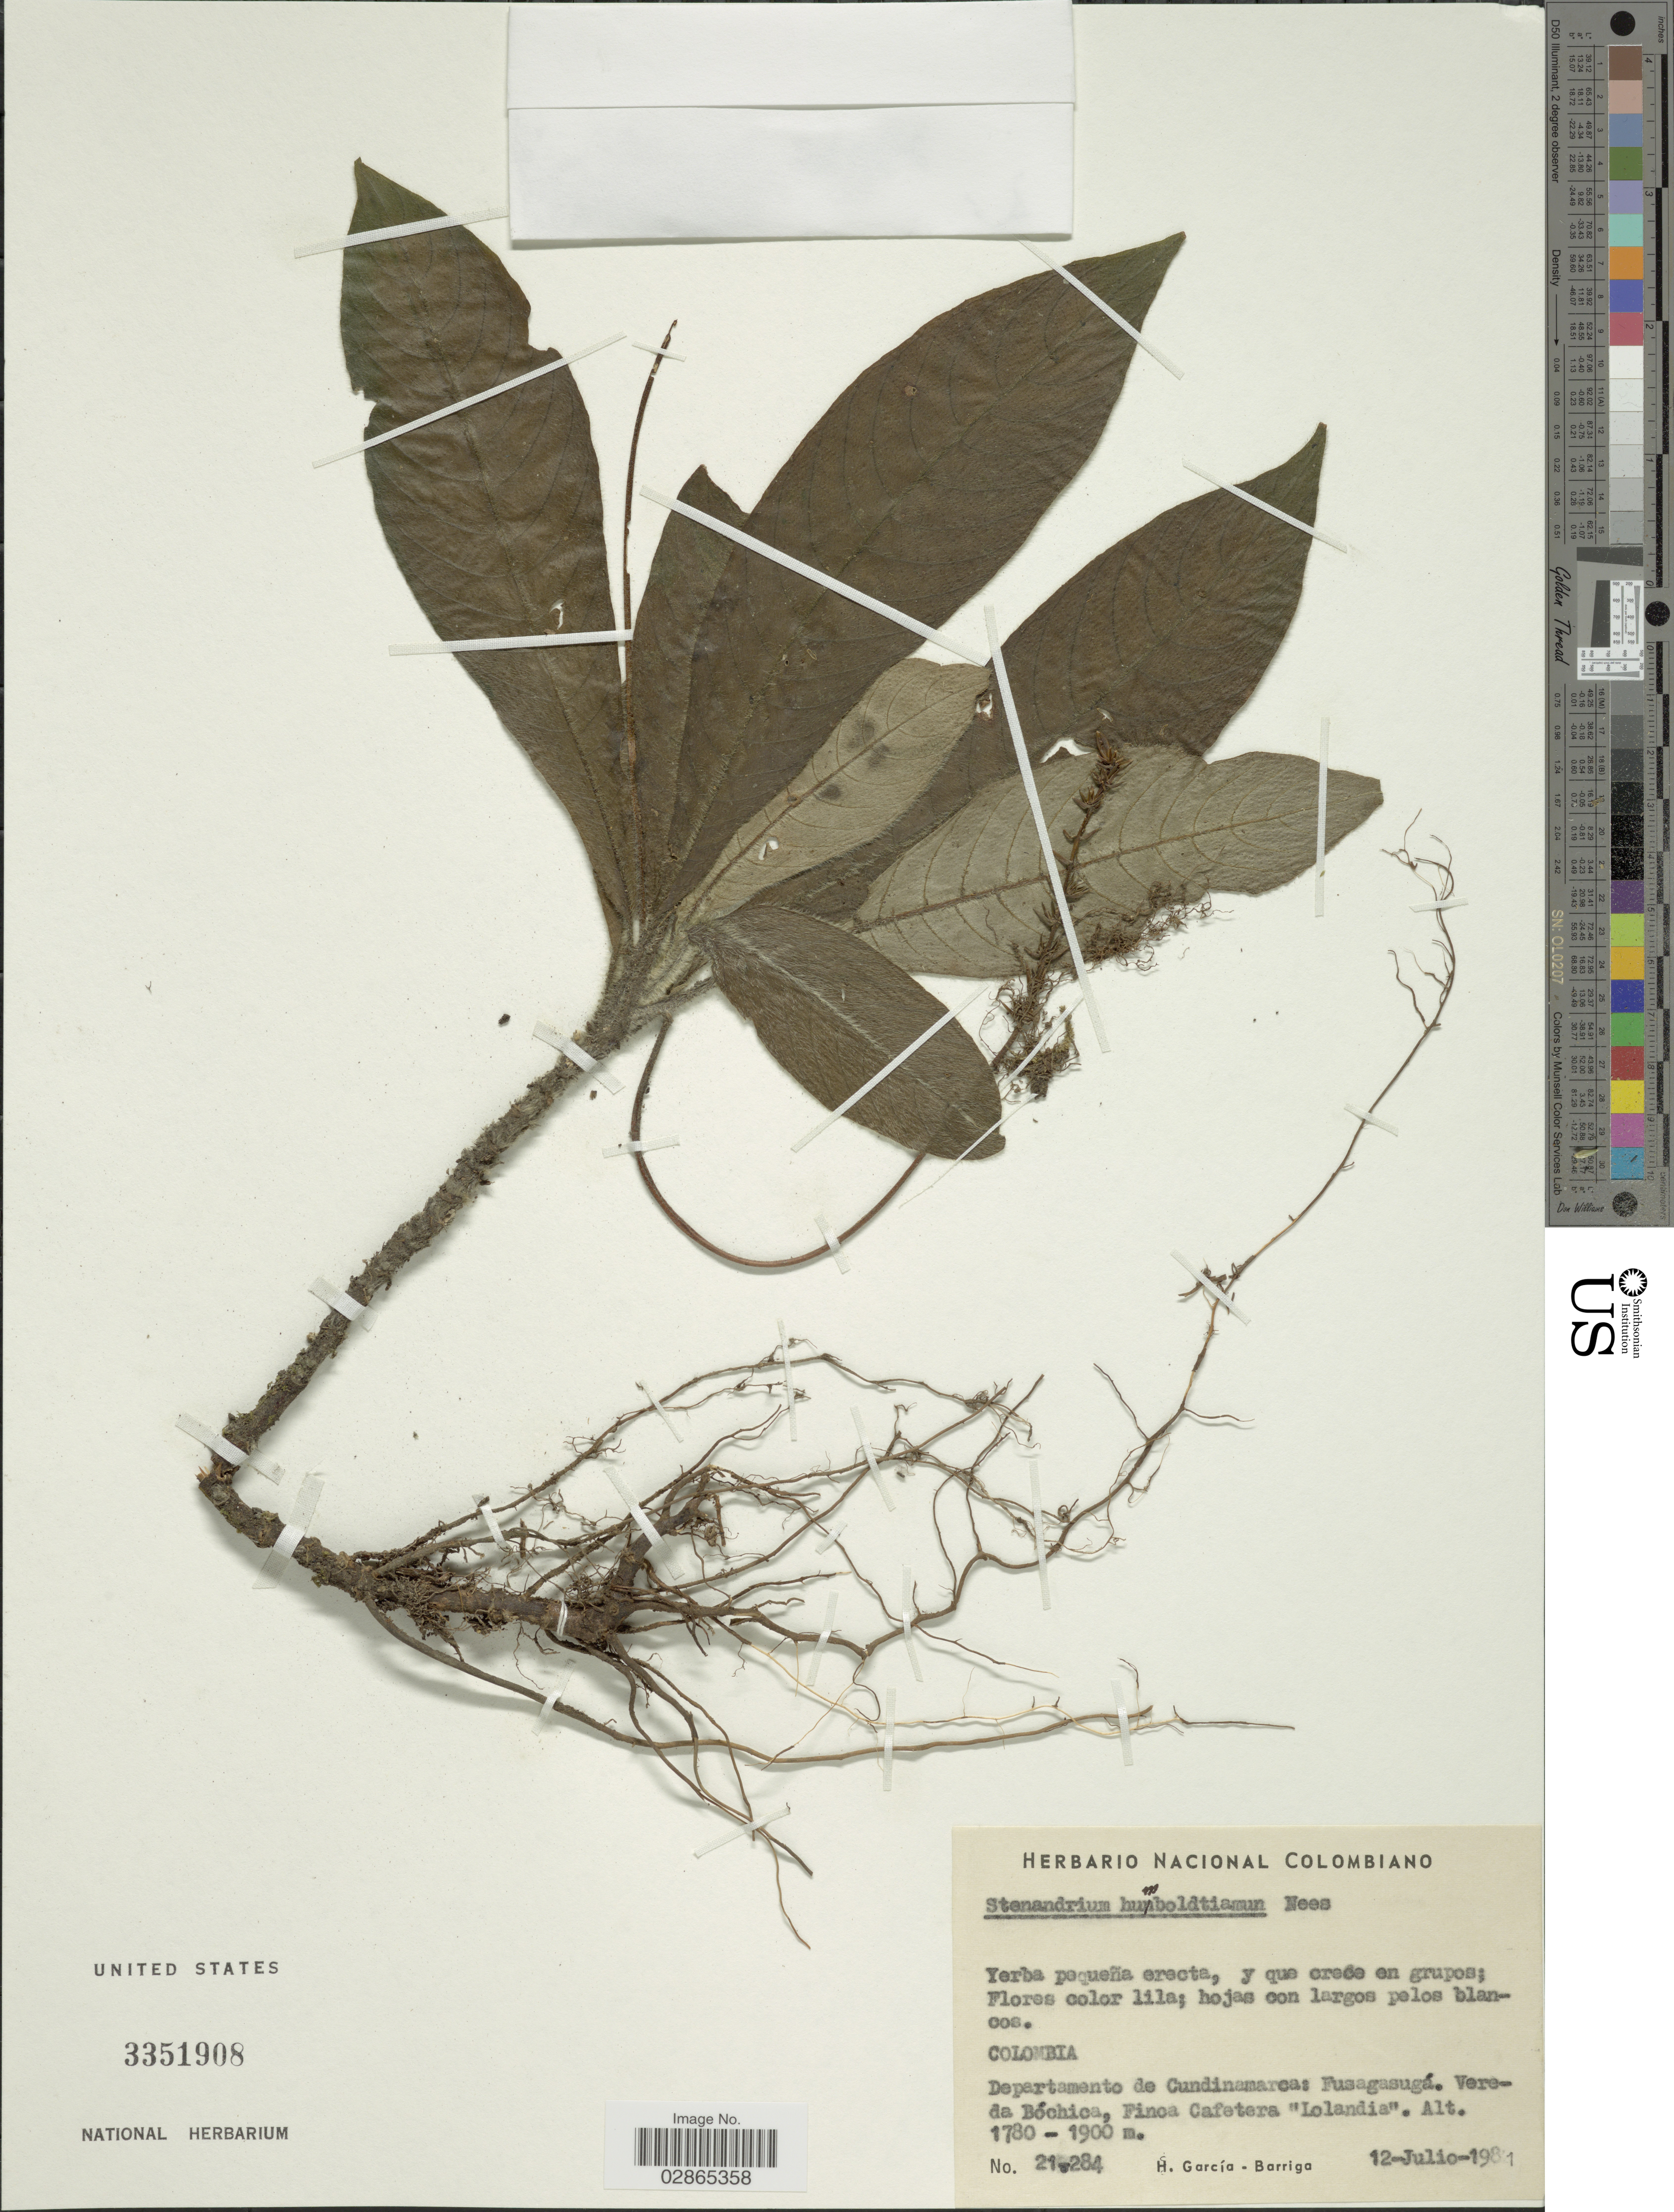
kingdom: Plantae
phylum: Tracheophyta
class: Magnoliopsida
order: Lamiales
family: Acanthaceae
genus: Stenandrium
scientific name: Stenandrium humboldtianum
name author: Nees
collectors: H. García Barriga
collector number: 21284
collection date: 1981-07-12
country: Colombia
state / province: Cundinamarca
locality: Departamento de Cundinamarca: Fusagasugá. Vereda Bóchica, Finca Cafetera "Lollandia".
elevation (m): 1780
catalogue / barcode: US 3351908